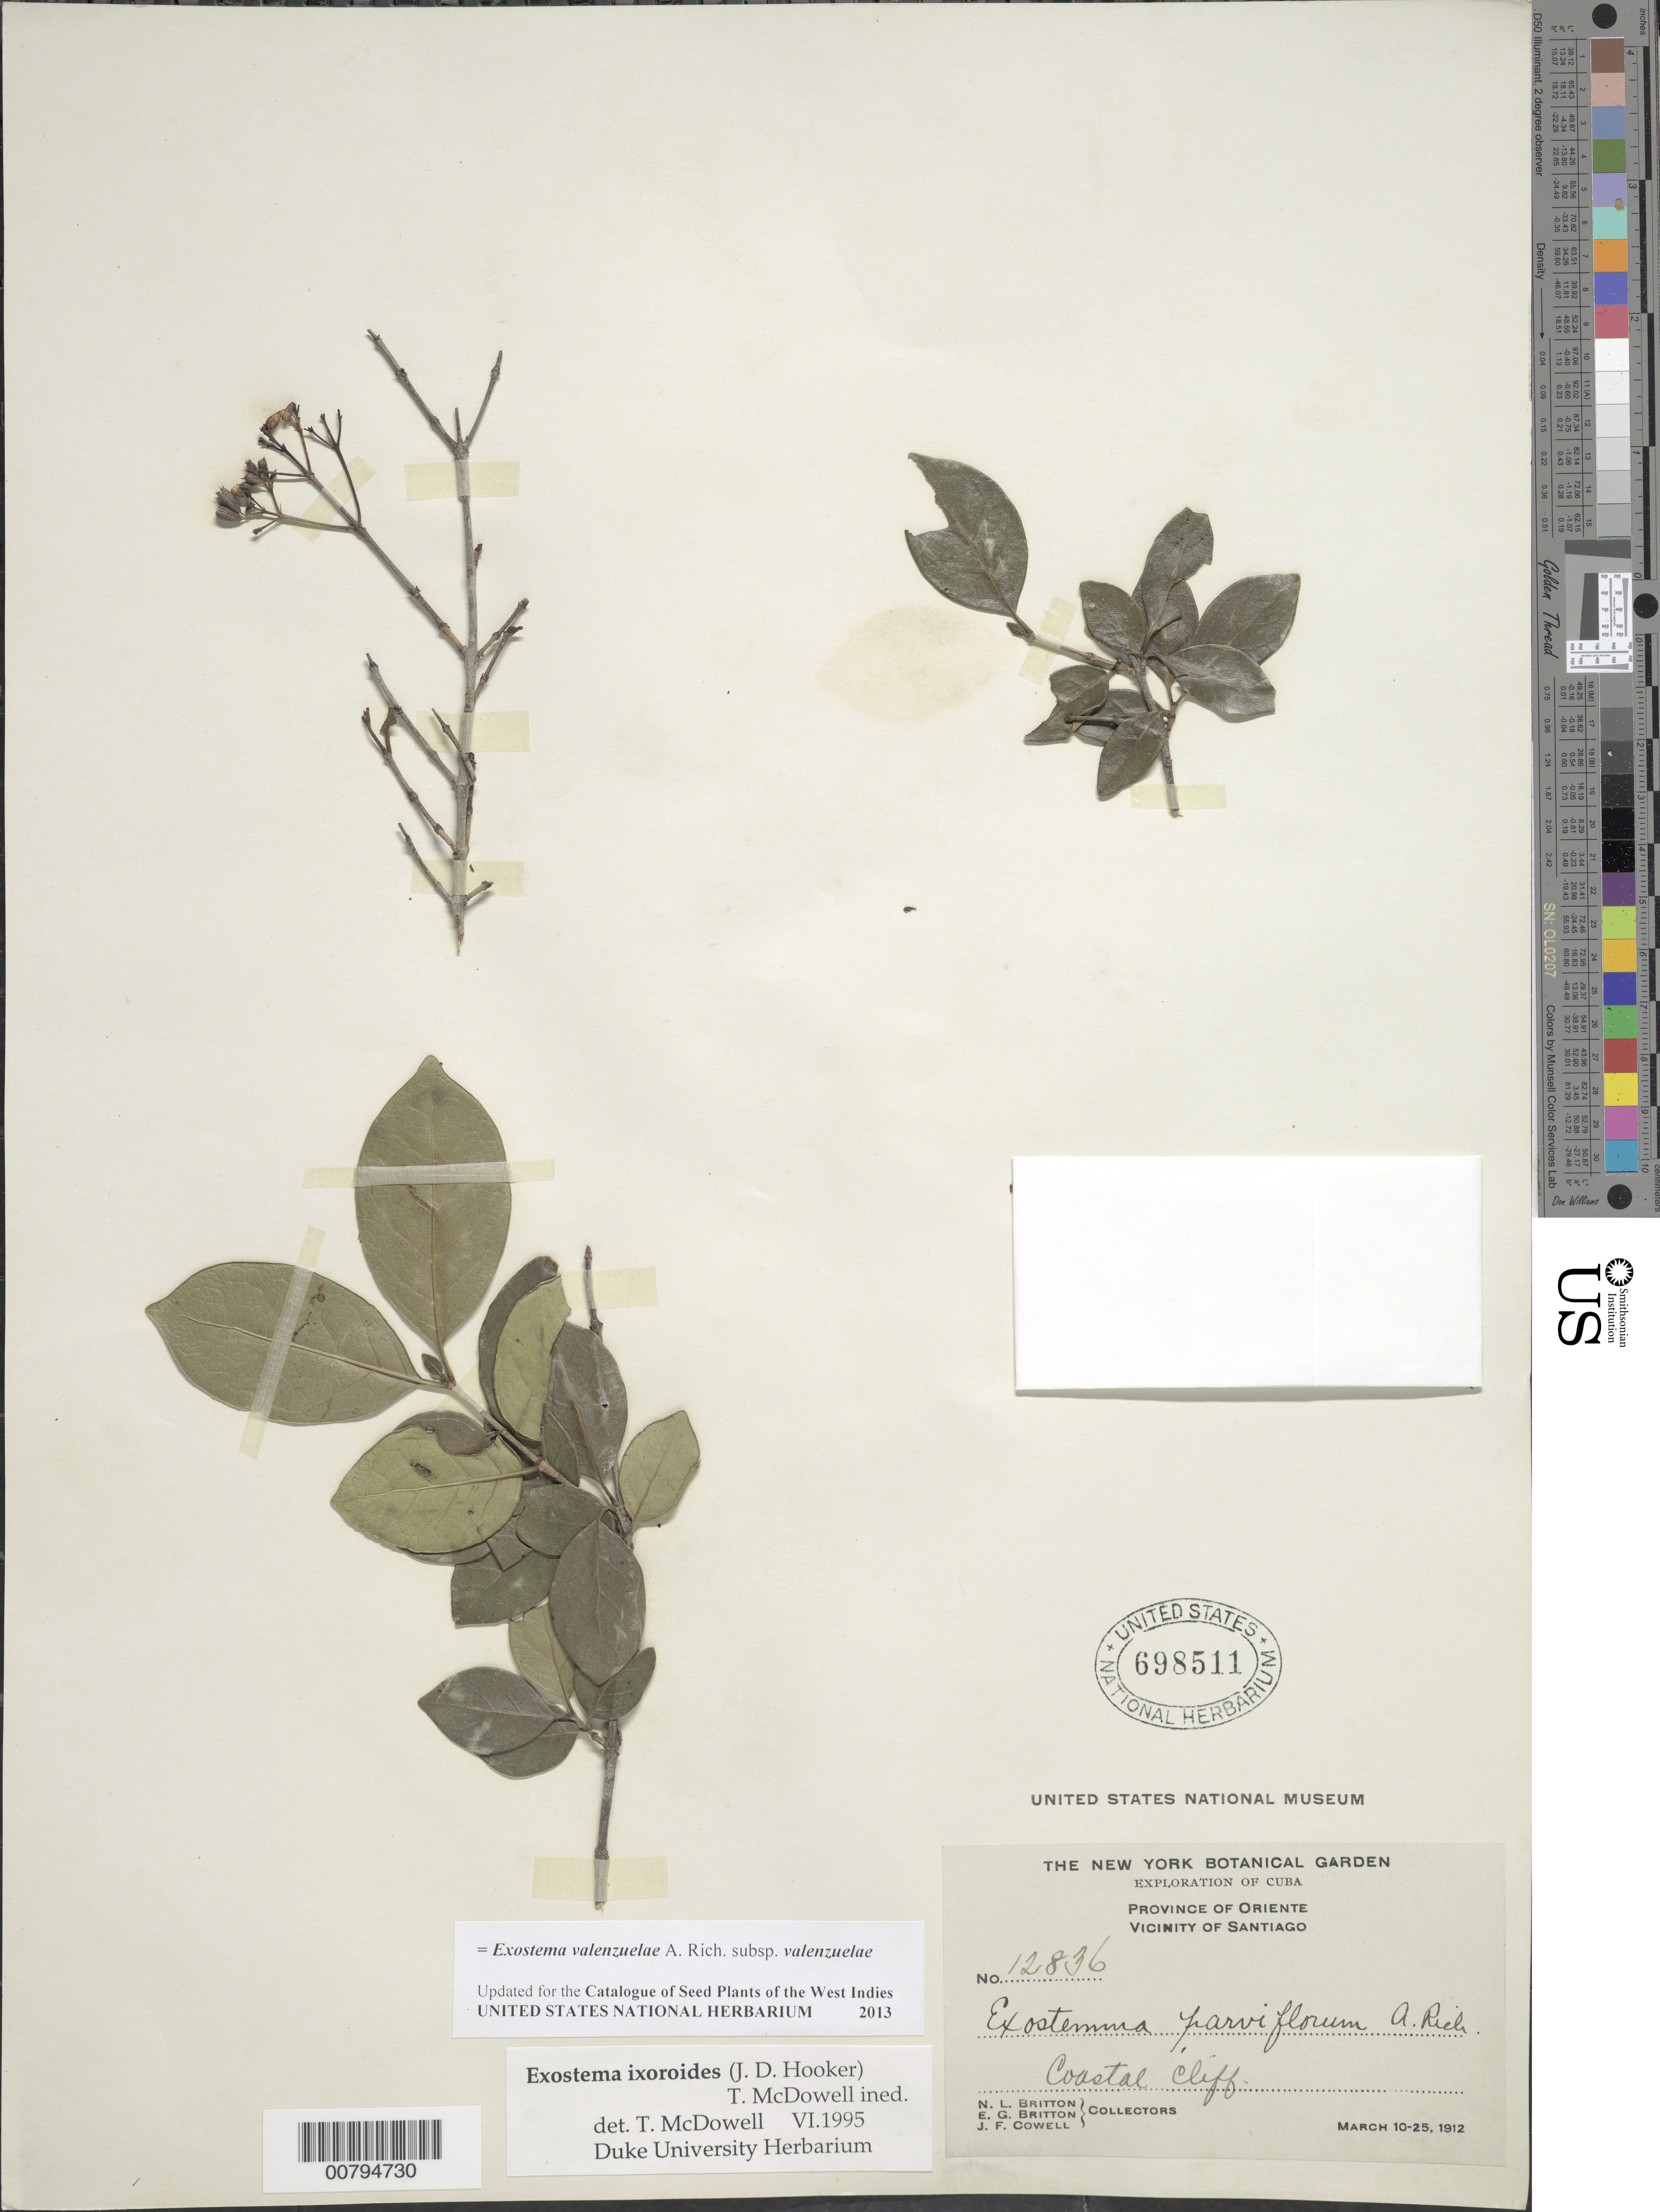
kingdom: Plantae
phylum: Tracheophyta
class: Magnoliopsida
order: Gentianales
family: Rubiaceae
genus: Exostema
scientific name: Exostema valenzuelae subsp. valenzuelae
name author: A. Rich.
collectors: N. Britton, E. G. Britton & J. F. Cowell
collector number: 12836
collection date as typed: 10 Mar 1912 to 25 Mar 1912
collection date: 1912-03-10/1912-03-25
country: Cuba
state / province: Oriente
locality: Coastal cliff. Vicinity of Santiago.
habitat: Coastal cliff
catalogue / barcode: US 698511